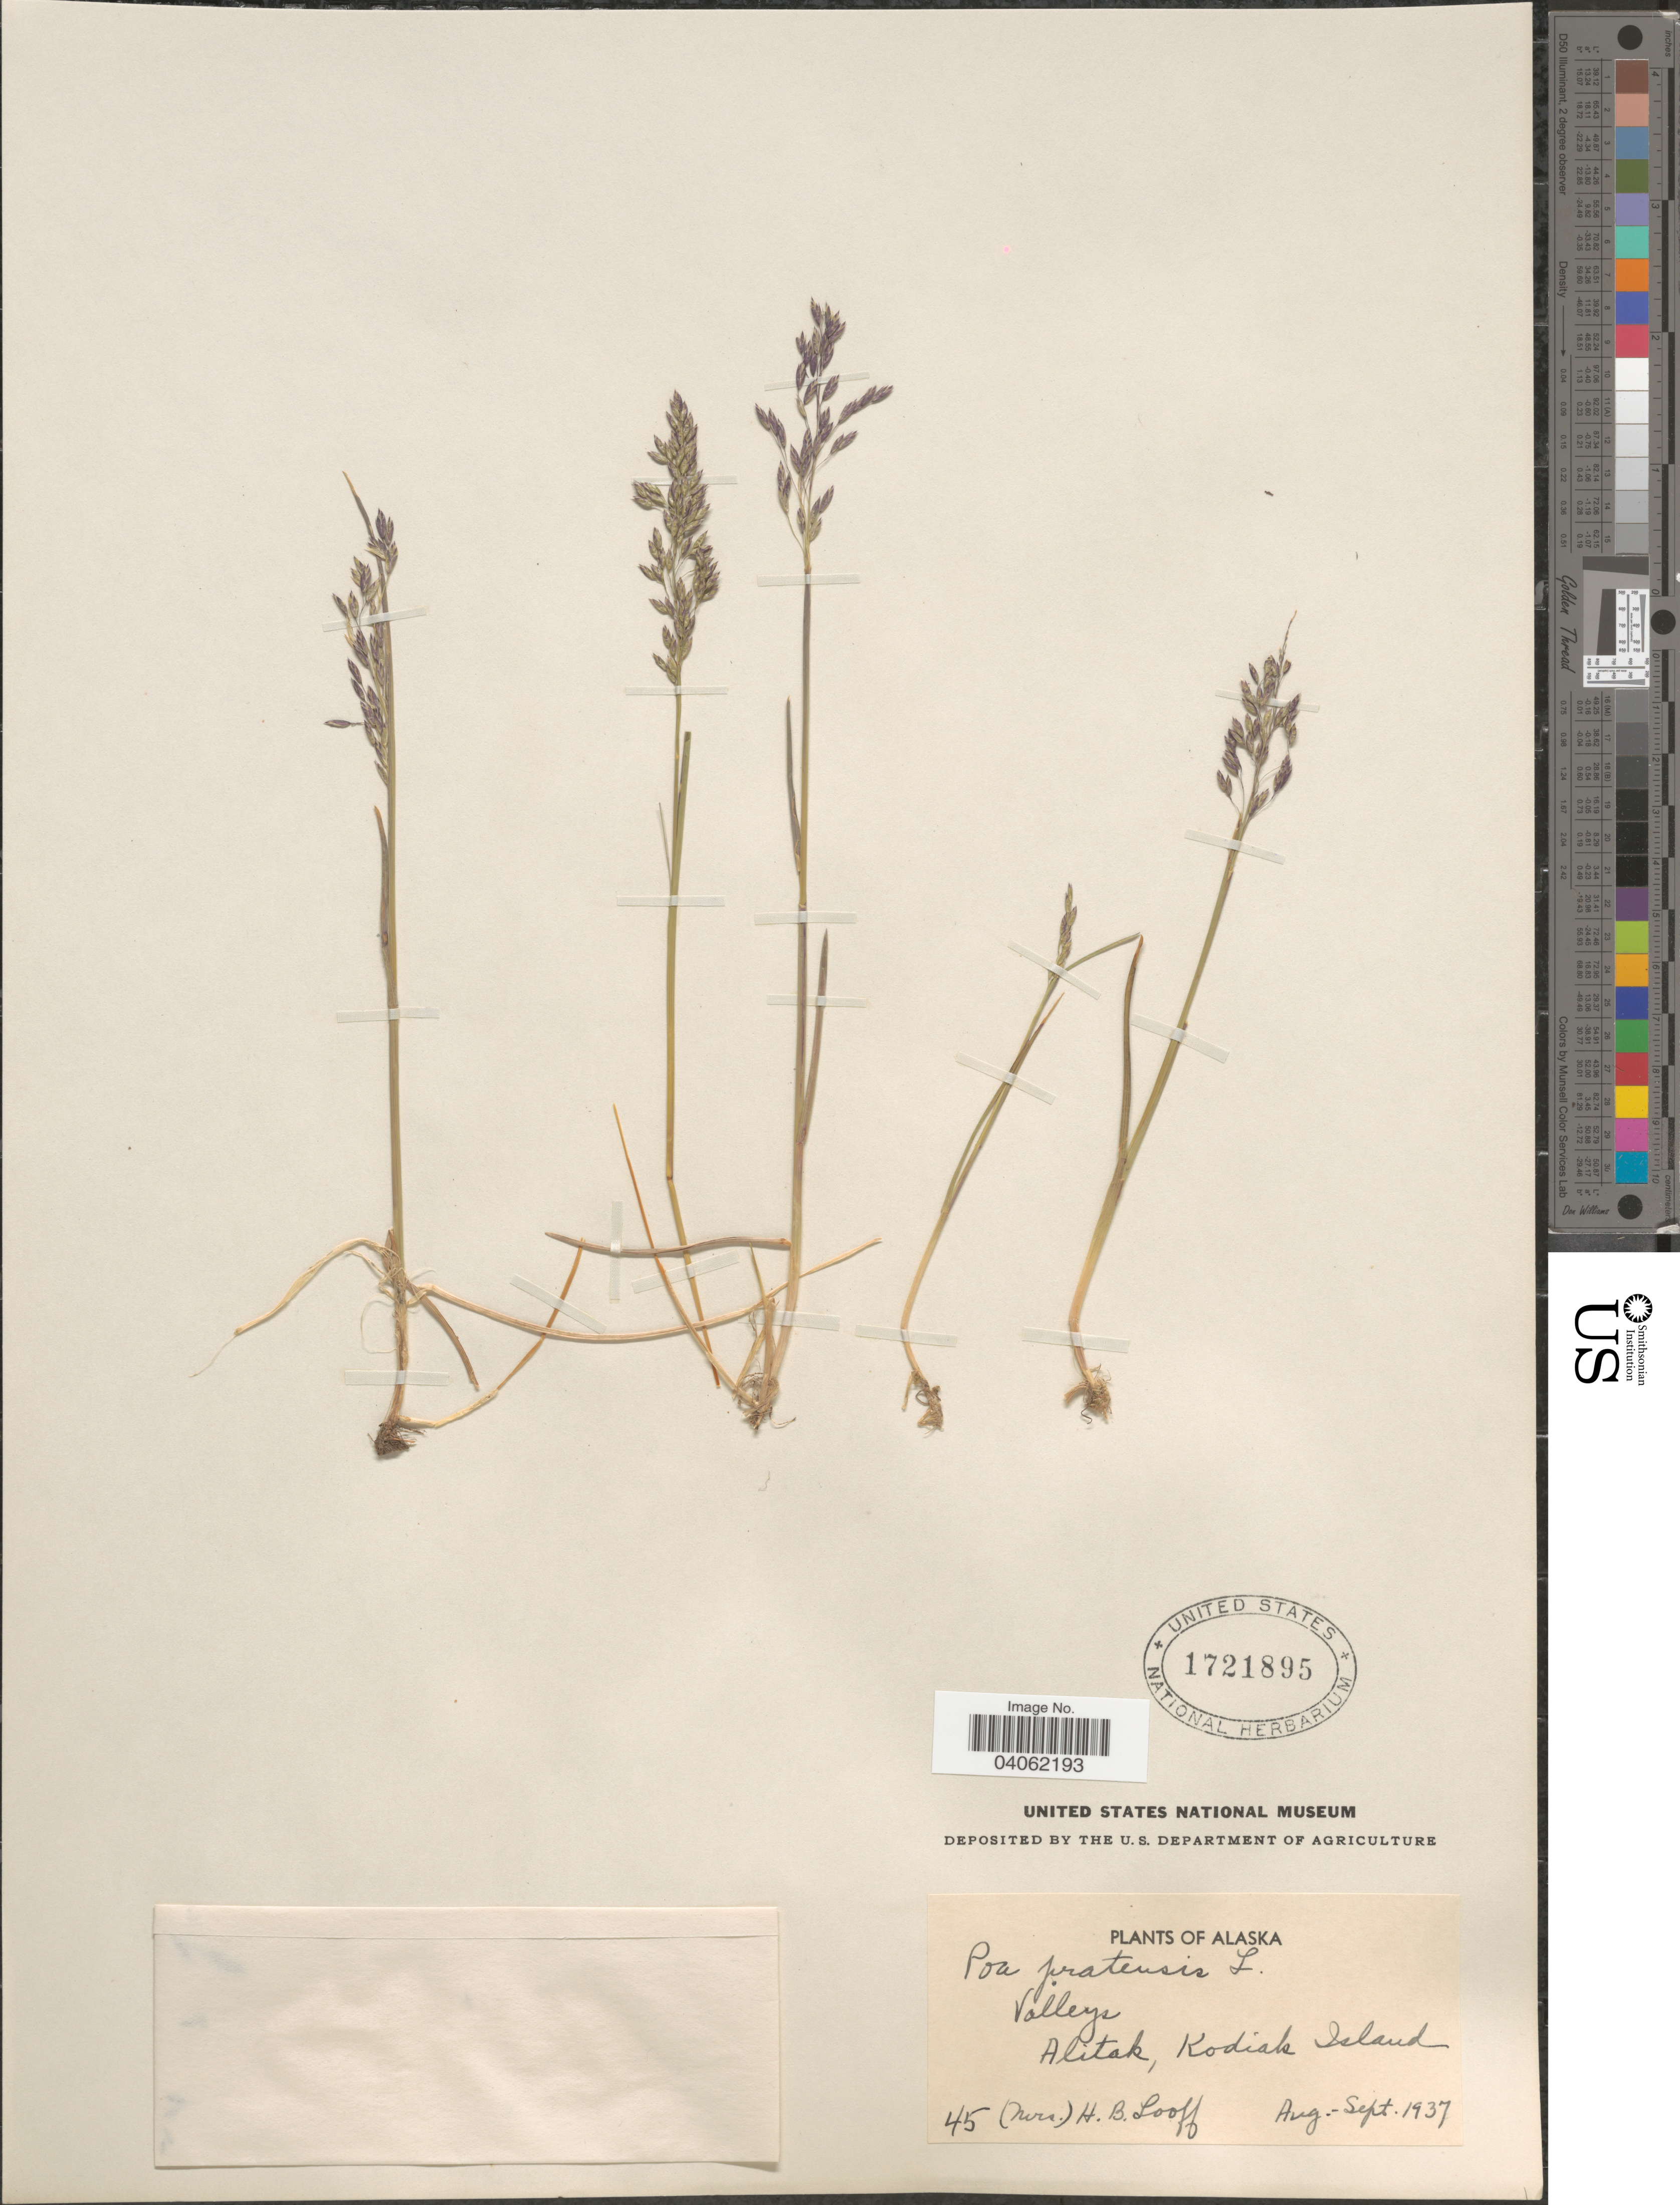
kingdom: Plantae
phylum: Tracheophyta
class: Liliopsida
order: Poales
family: Poaceae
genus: Poa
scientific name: Poa pratensis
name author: L.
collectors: H. Looff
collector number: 45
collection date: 1937-08/1937-09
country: United States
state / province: Alaska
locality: Valleys. Alitak, Kodiak Island.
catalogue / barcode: US 1721895